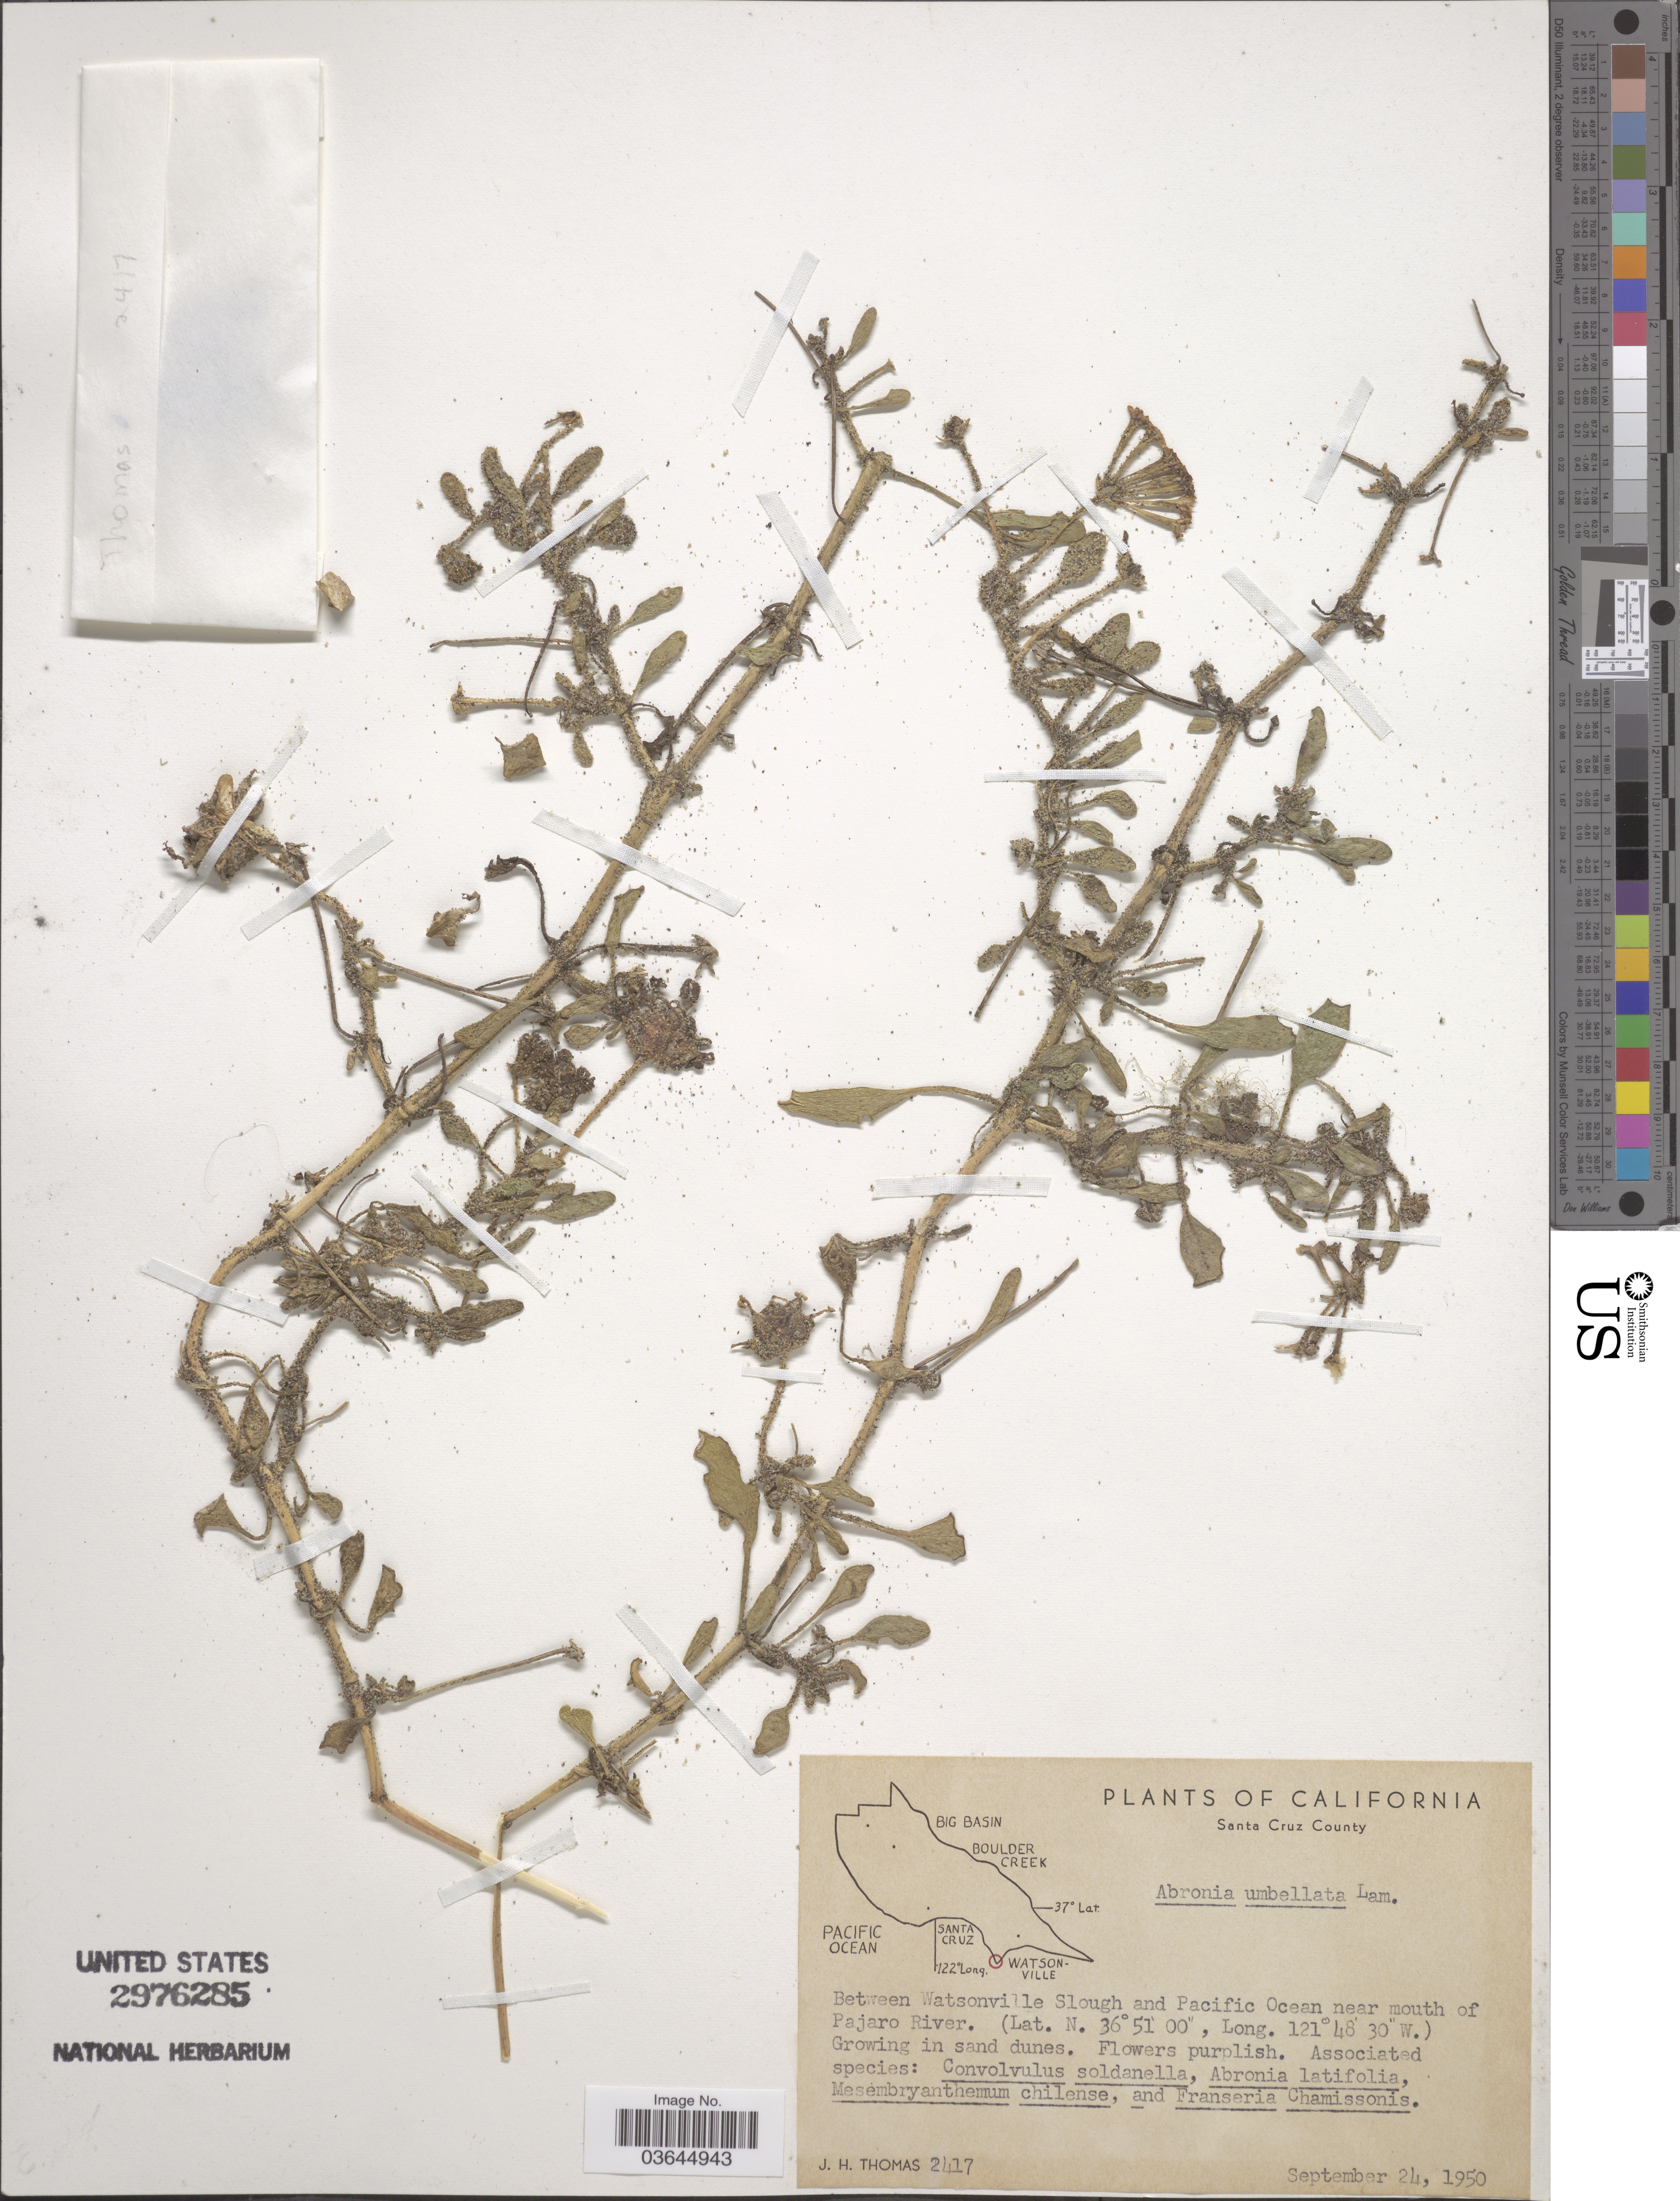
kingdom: Plantae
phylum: Tracheophyta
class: Magnoliopsida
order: Caryophyllales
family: Nyctaginaceae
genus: Abronia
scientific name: Abronia umbellata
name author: Lam.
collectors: J. H. Thomas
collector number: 2417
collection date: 1950-09-24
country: United States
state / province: California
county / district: Santa Cruz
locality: Santa Cruz County. Between Watsonville Slough and Pacific Ocean near mouth of Pajaro River.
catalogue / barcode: US 2976285